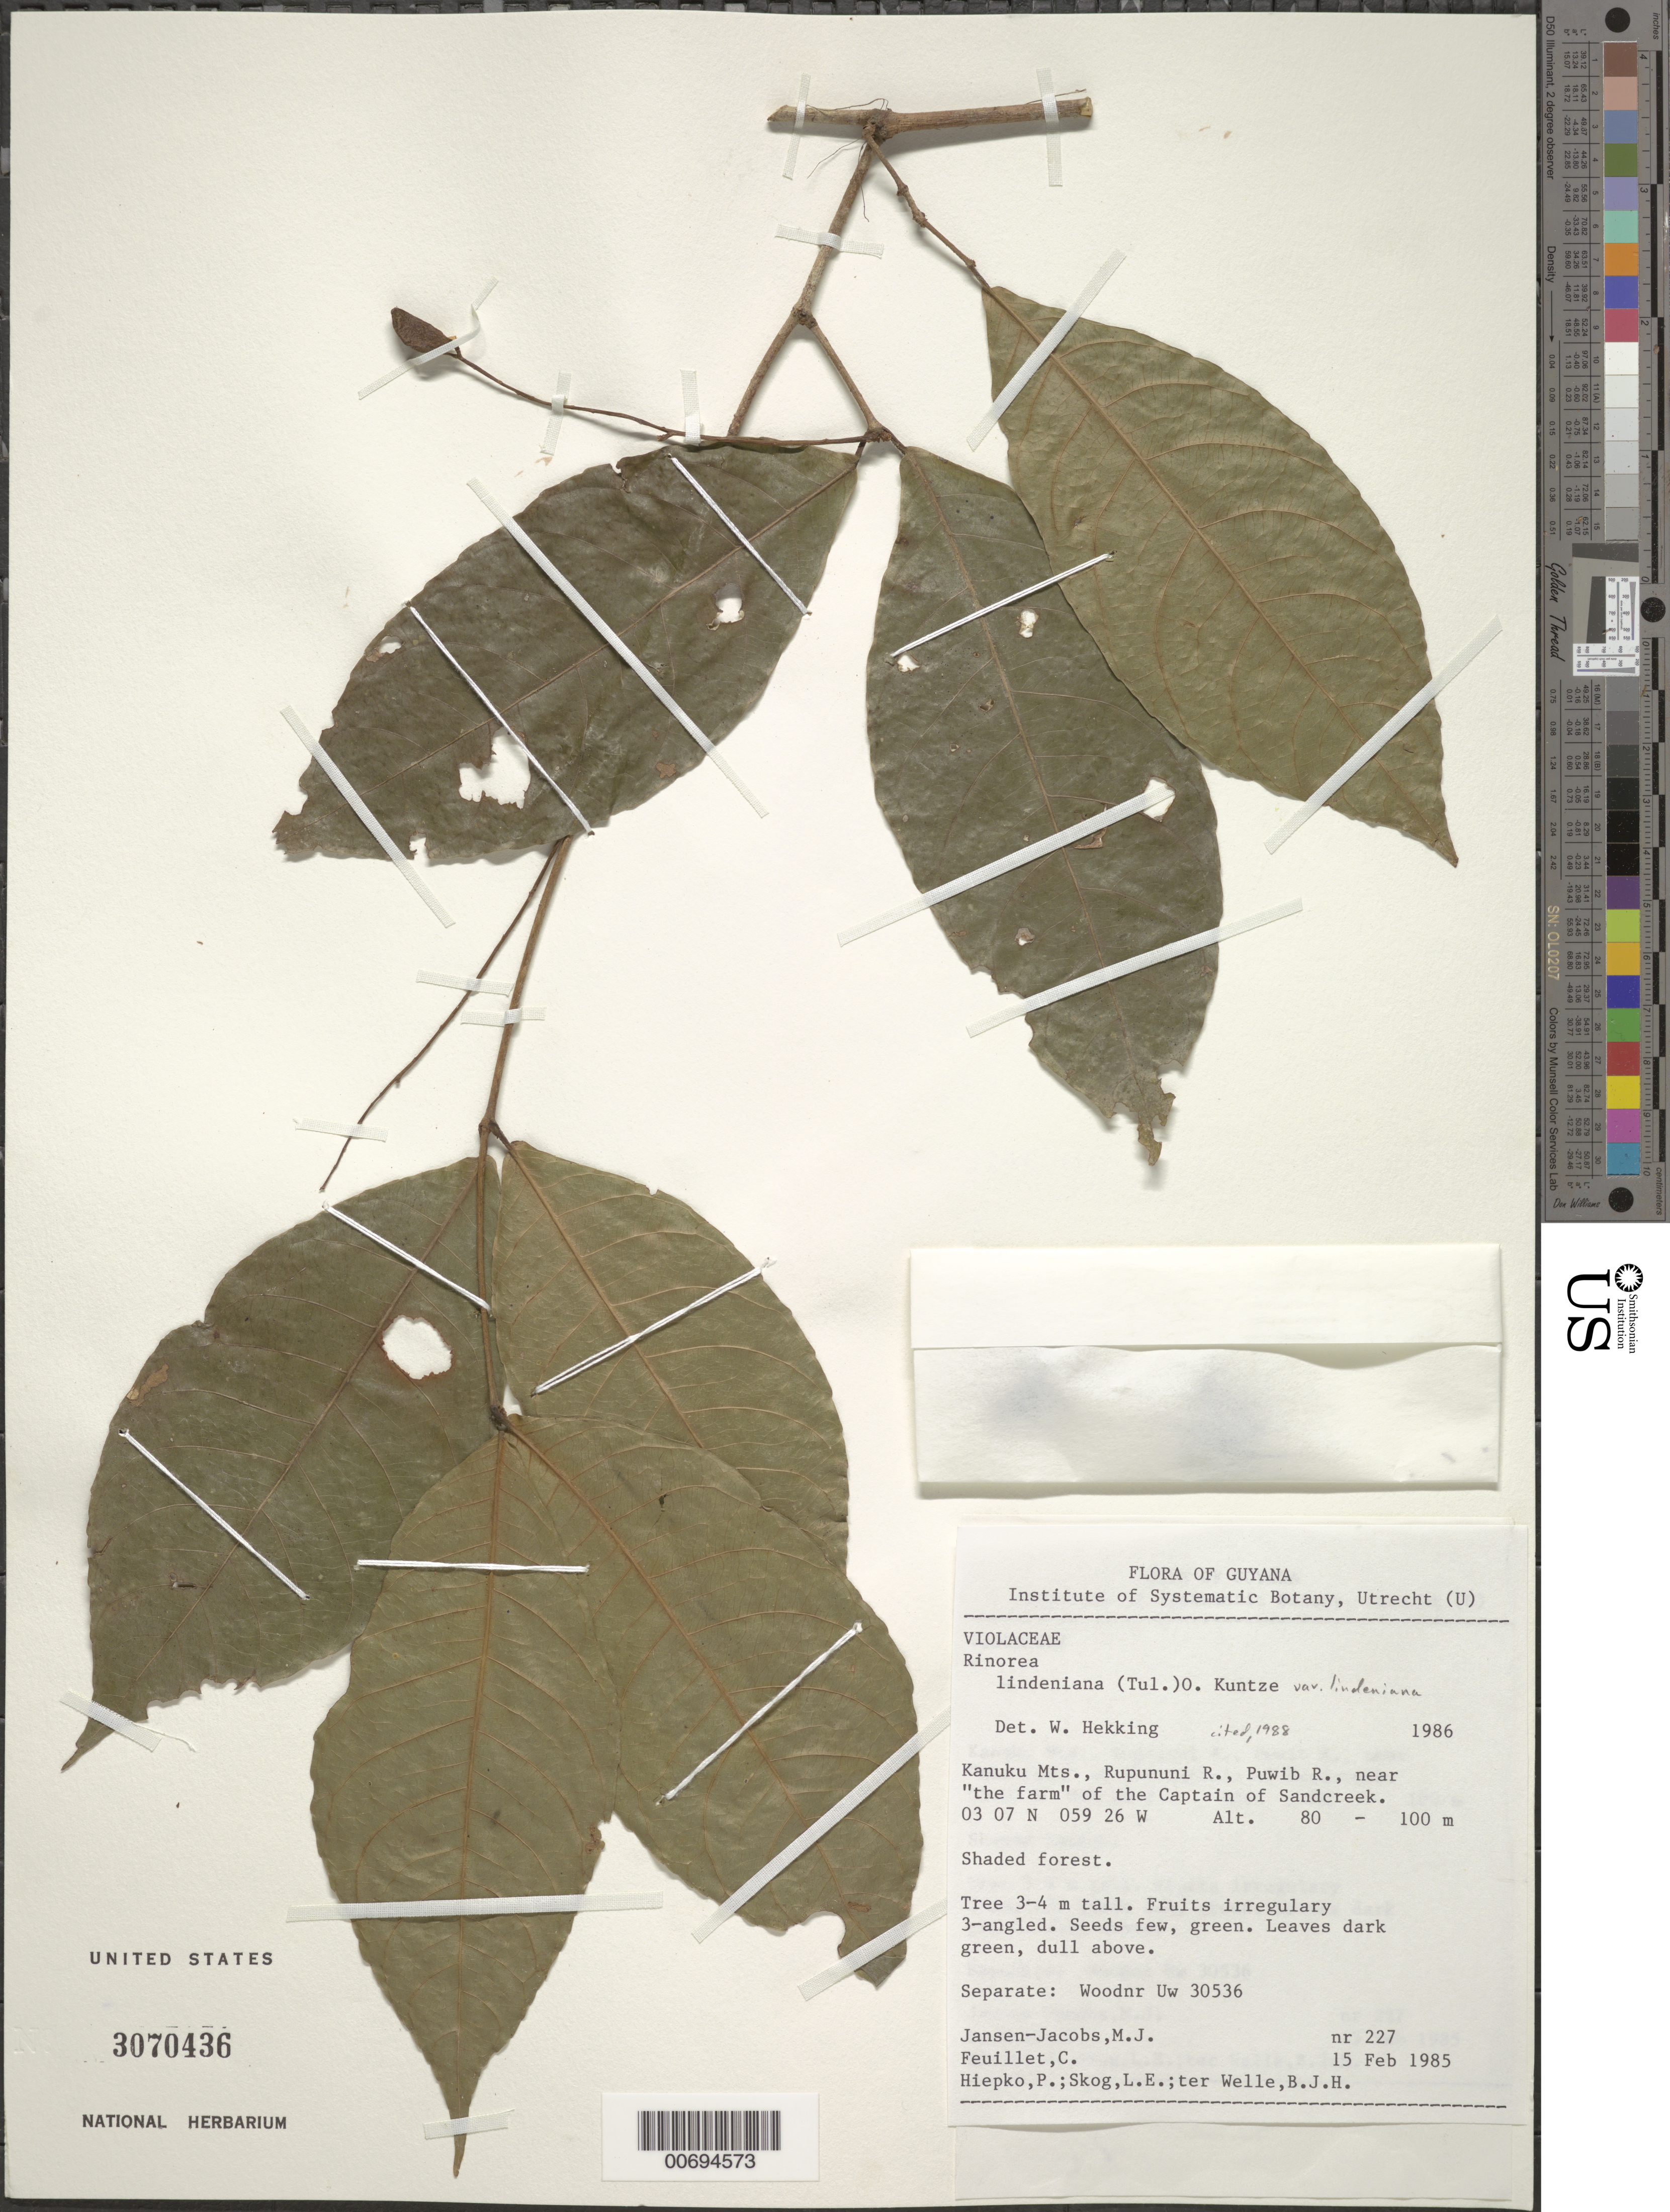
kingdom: Plantae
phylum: Tracheophyta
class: Magnoliopsida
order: Malpighiales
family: Violaceae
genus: Rinorea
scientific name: Rinorea lindeniana var. lindeniana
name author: (Tul.) Kuntze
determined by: Hekking, W. H. A.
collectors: M. J. Jansen-Jacobs, C. Feuillet, P. H. Hiepko, L. E. Skog & B. Welle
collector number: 227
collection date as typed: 15-Feb-85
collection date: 1985-02-15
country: Guyana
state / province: U. Takutu-U. Essequibo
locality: Kanuku Mts., Rupununi R., Puwib R. near "the farm" of the Captain of Sandcreek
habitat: Shaded forest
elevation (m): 80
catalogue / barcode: US 3070436